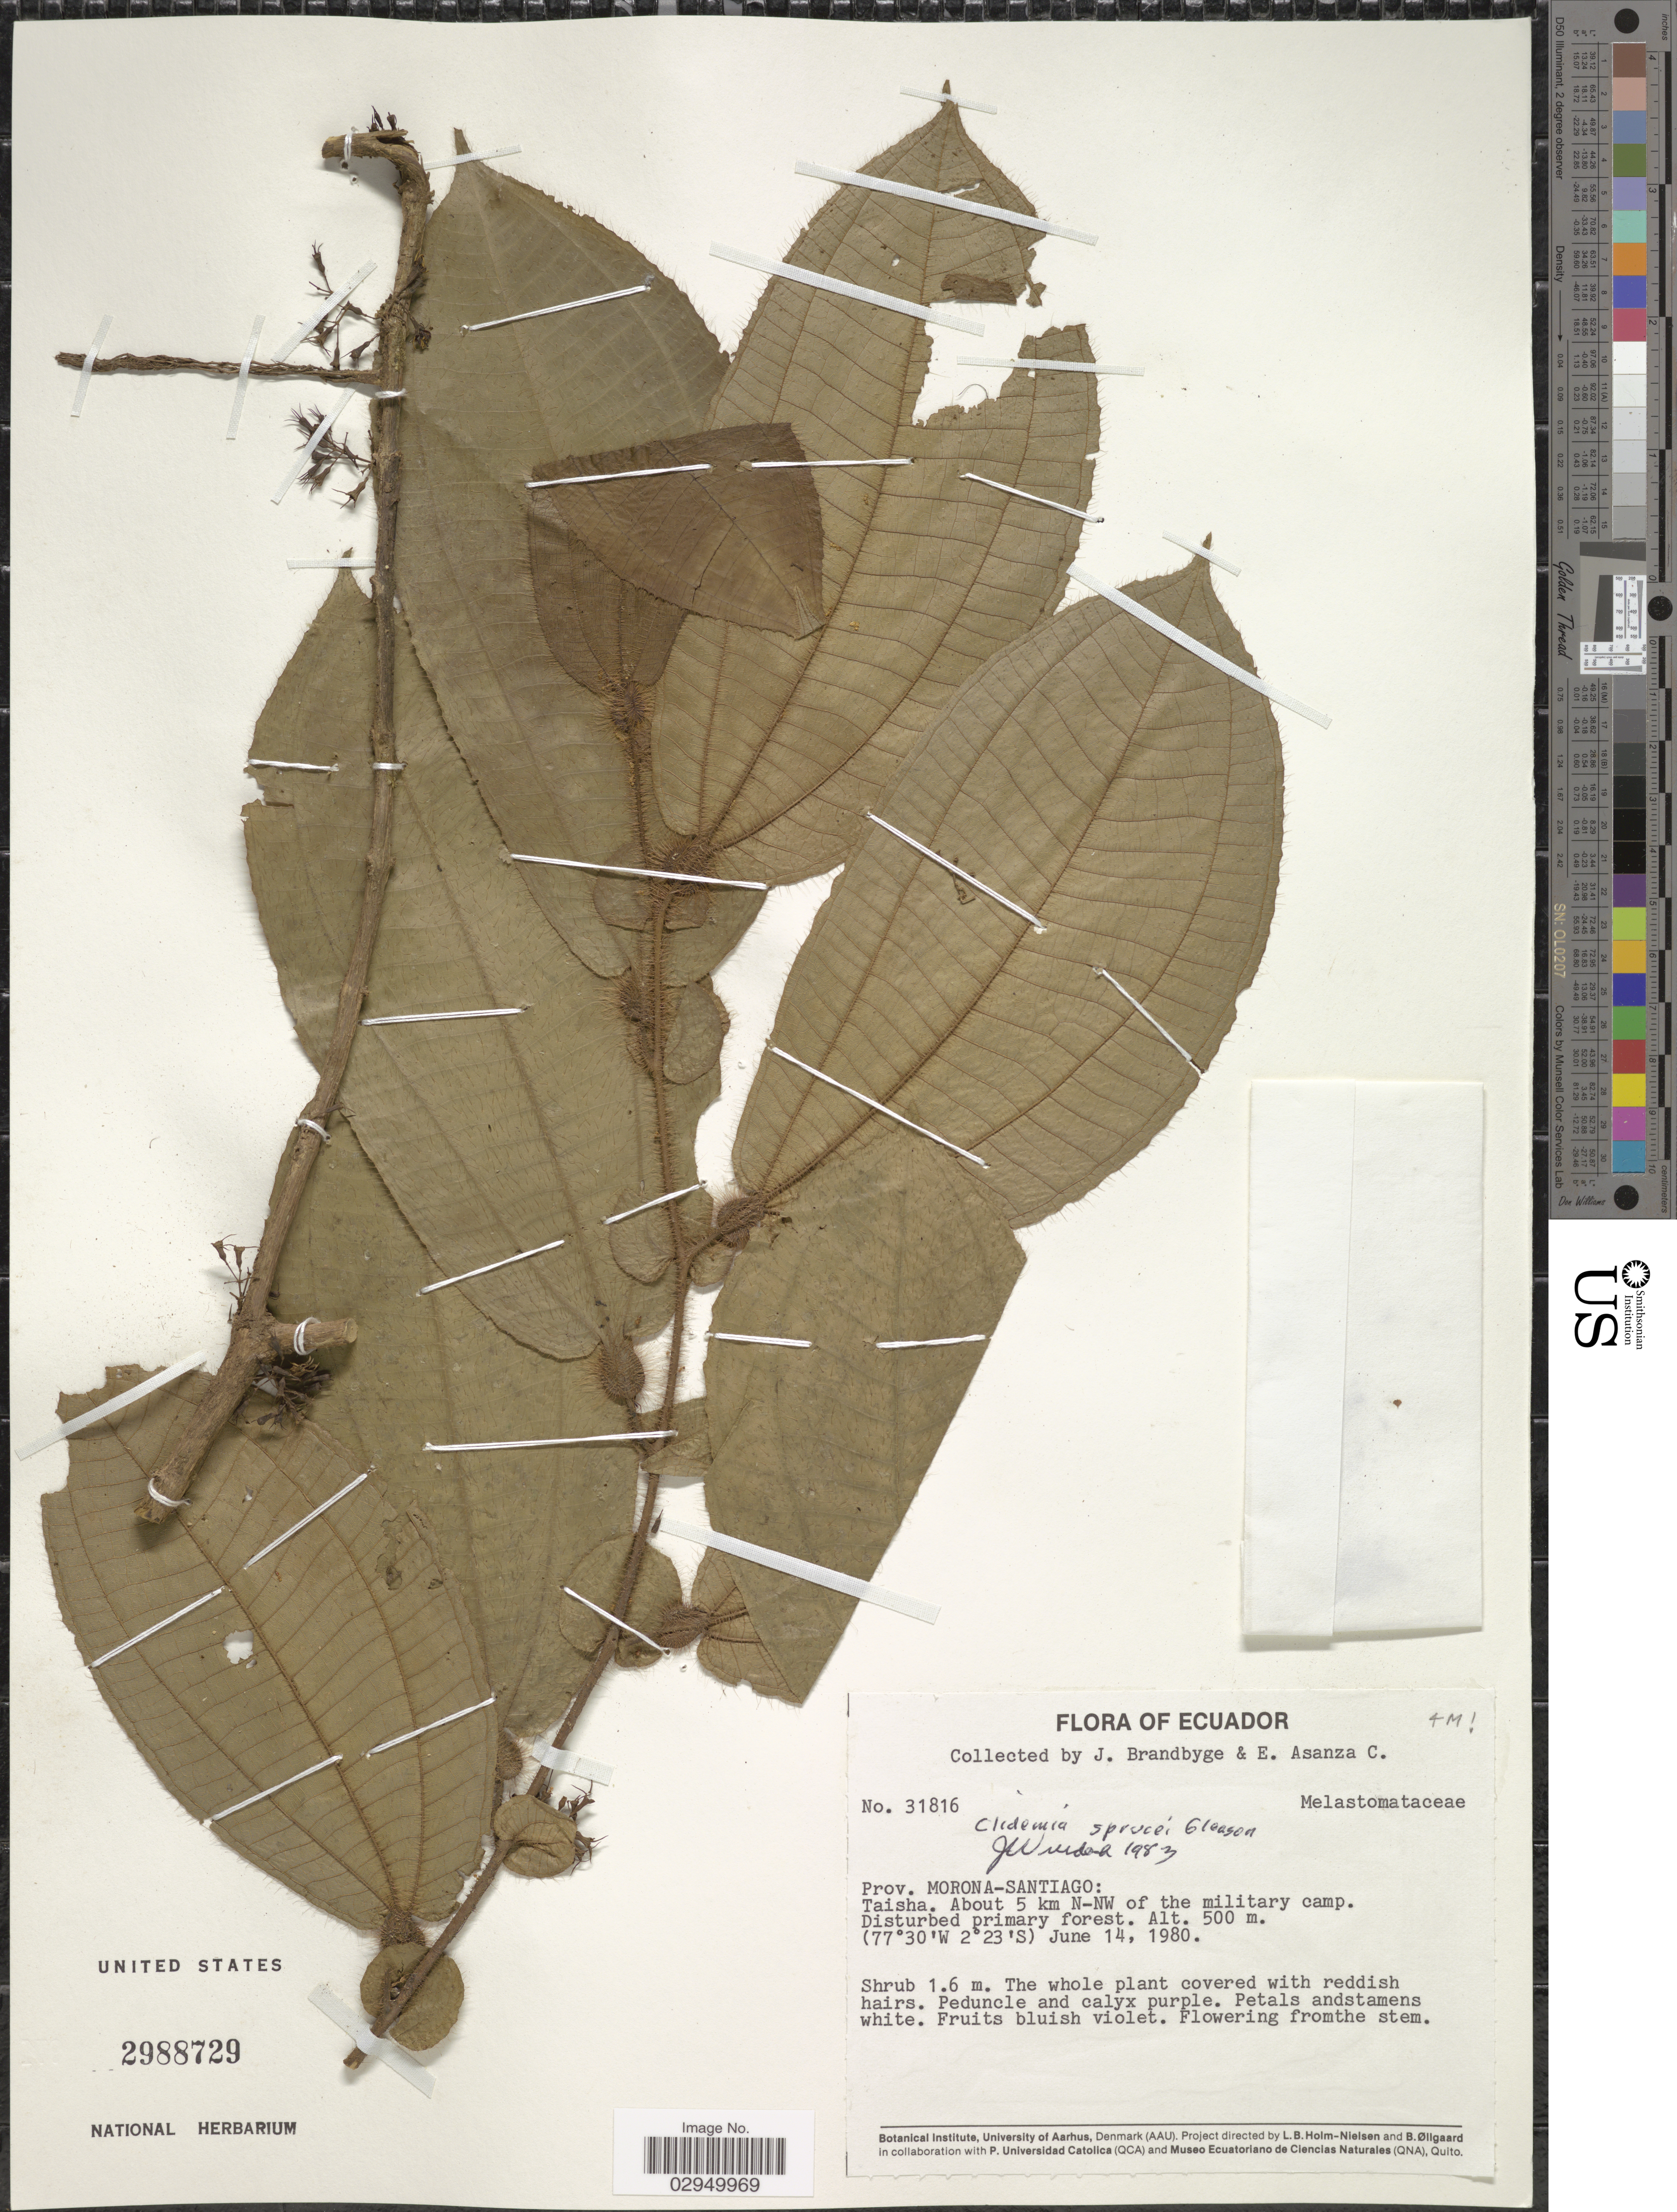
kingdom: Plantae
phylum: Tracheophyta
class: Magnoliopsida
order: Myrtales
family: Melastomataceae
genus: Clidemia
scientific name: Clidemia sprucei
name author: Gleason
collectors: J. Brandbyge & E. Asanza C.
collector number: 31816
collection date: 1980-06-14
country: Ecuador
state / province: Morona-Santiago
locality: Taisha. About 5 km N-NW of the military camp. Disturbed primary forest.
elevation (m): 500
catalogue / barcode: US 2988729